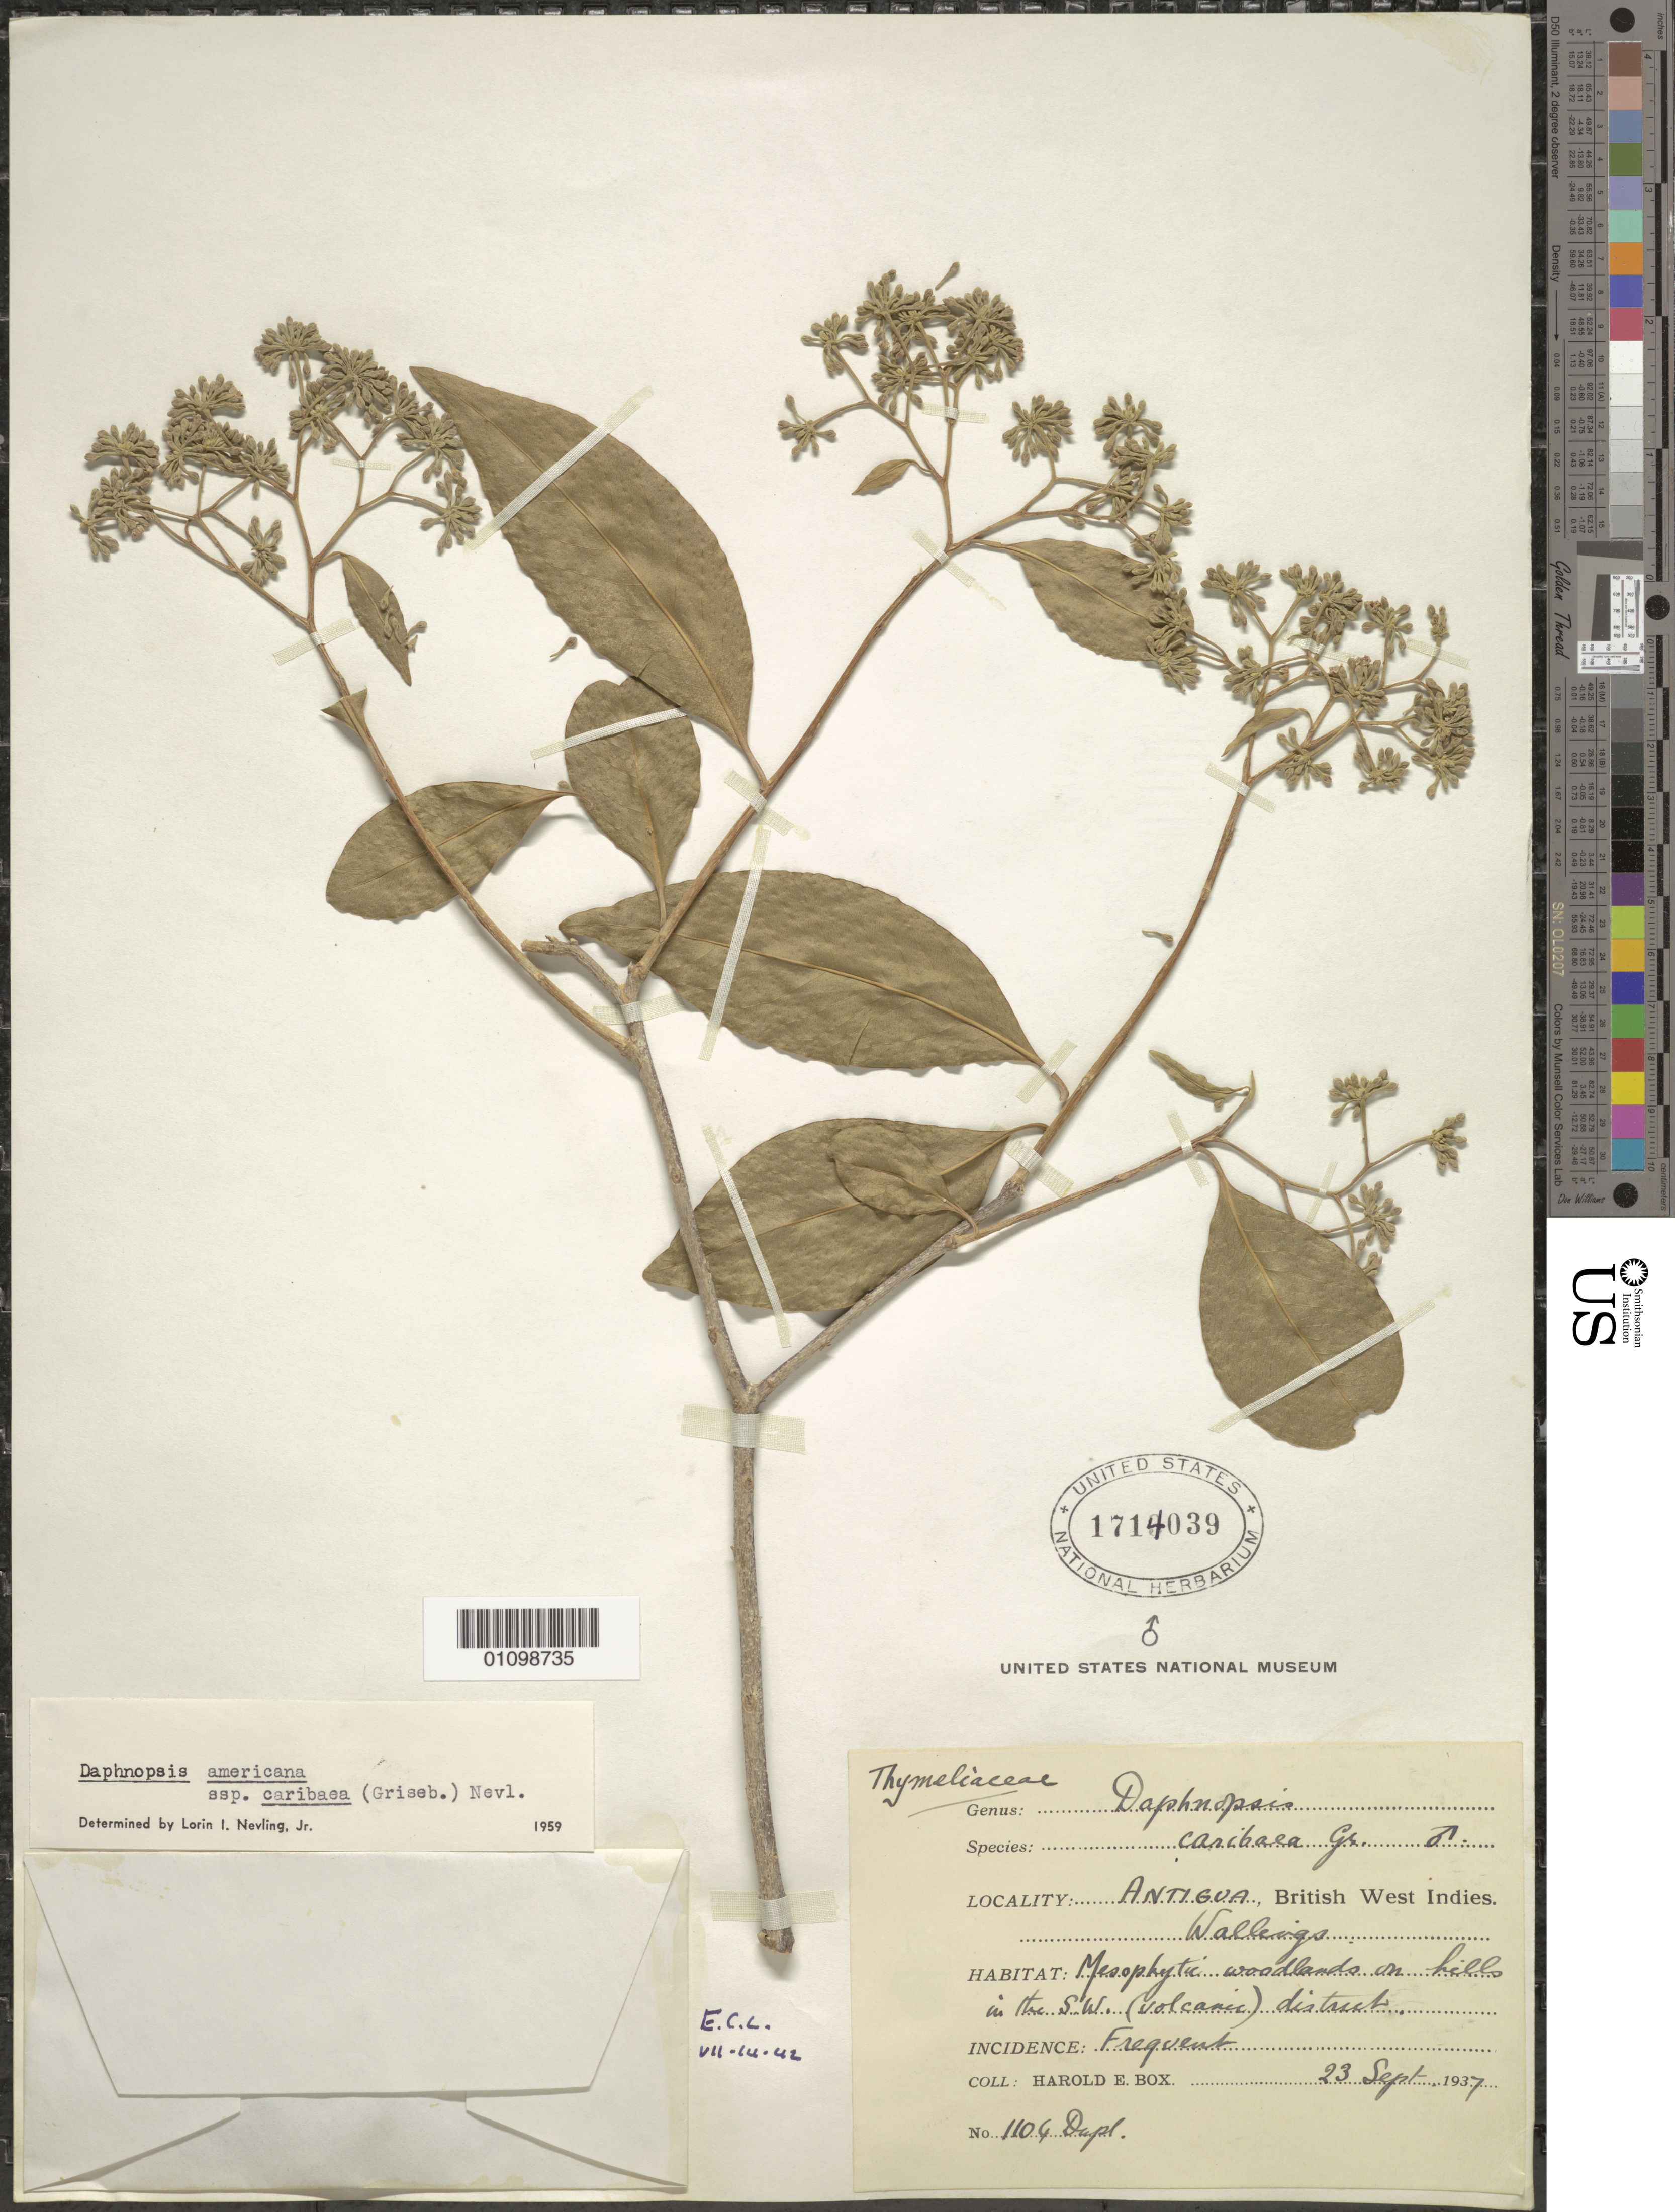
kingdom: Plantae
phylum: Tracheophyta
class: Magnoliopsida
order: Malvales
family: Thymelaeaceae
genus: Daphnopsis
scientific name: Daphnopsis americana subsp. caribaea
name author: (Griseb.) Nevling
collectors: H. E. Box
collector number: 1106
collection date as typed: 23 Sep 1937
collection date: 1937-09-23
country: Antigua and Barbuda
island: Antigua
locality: Wallings. Mesophytic woodlands on hills in the SW volcanic district.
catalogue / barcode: US 1714039